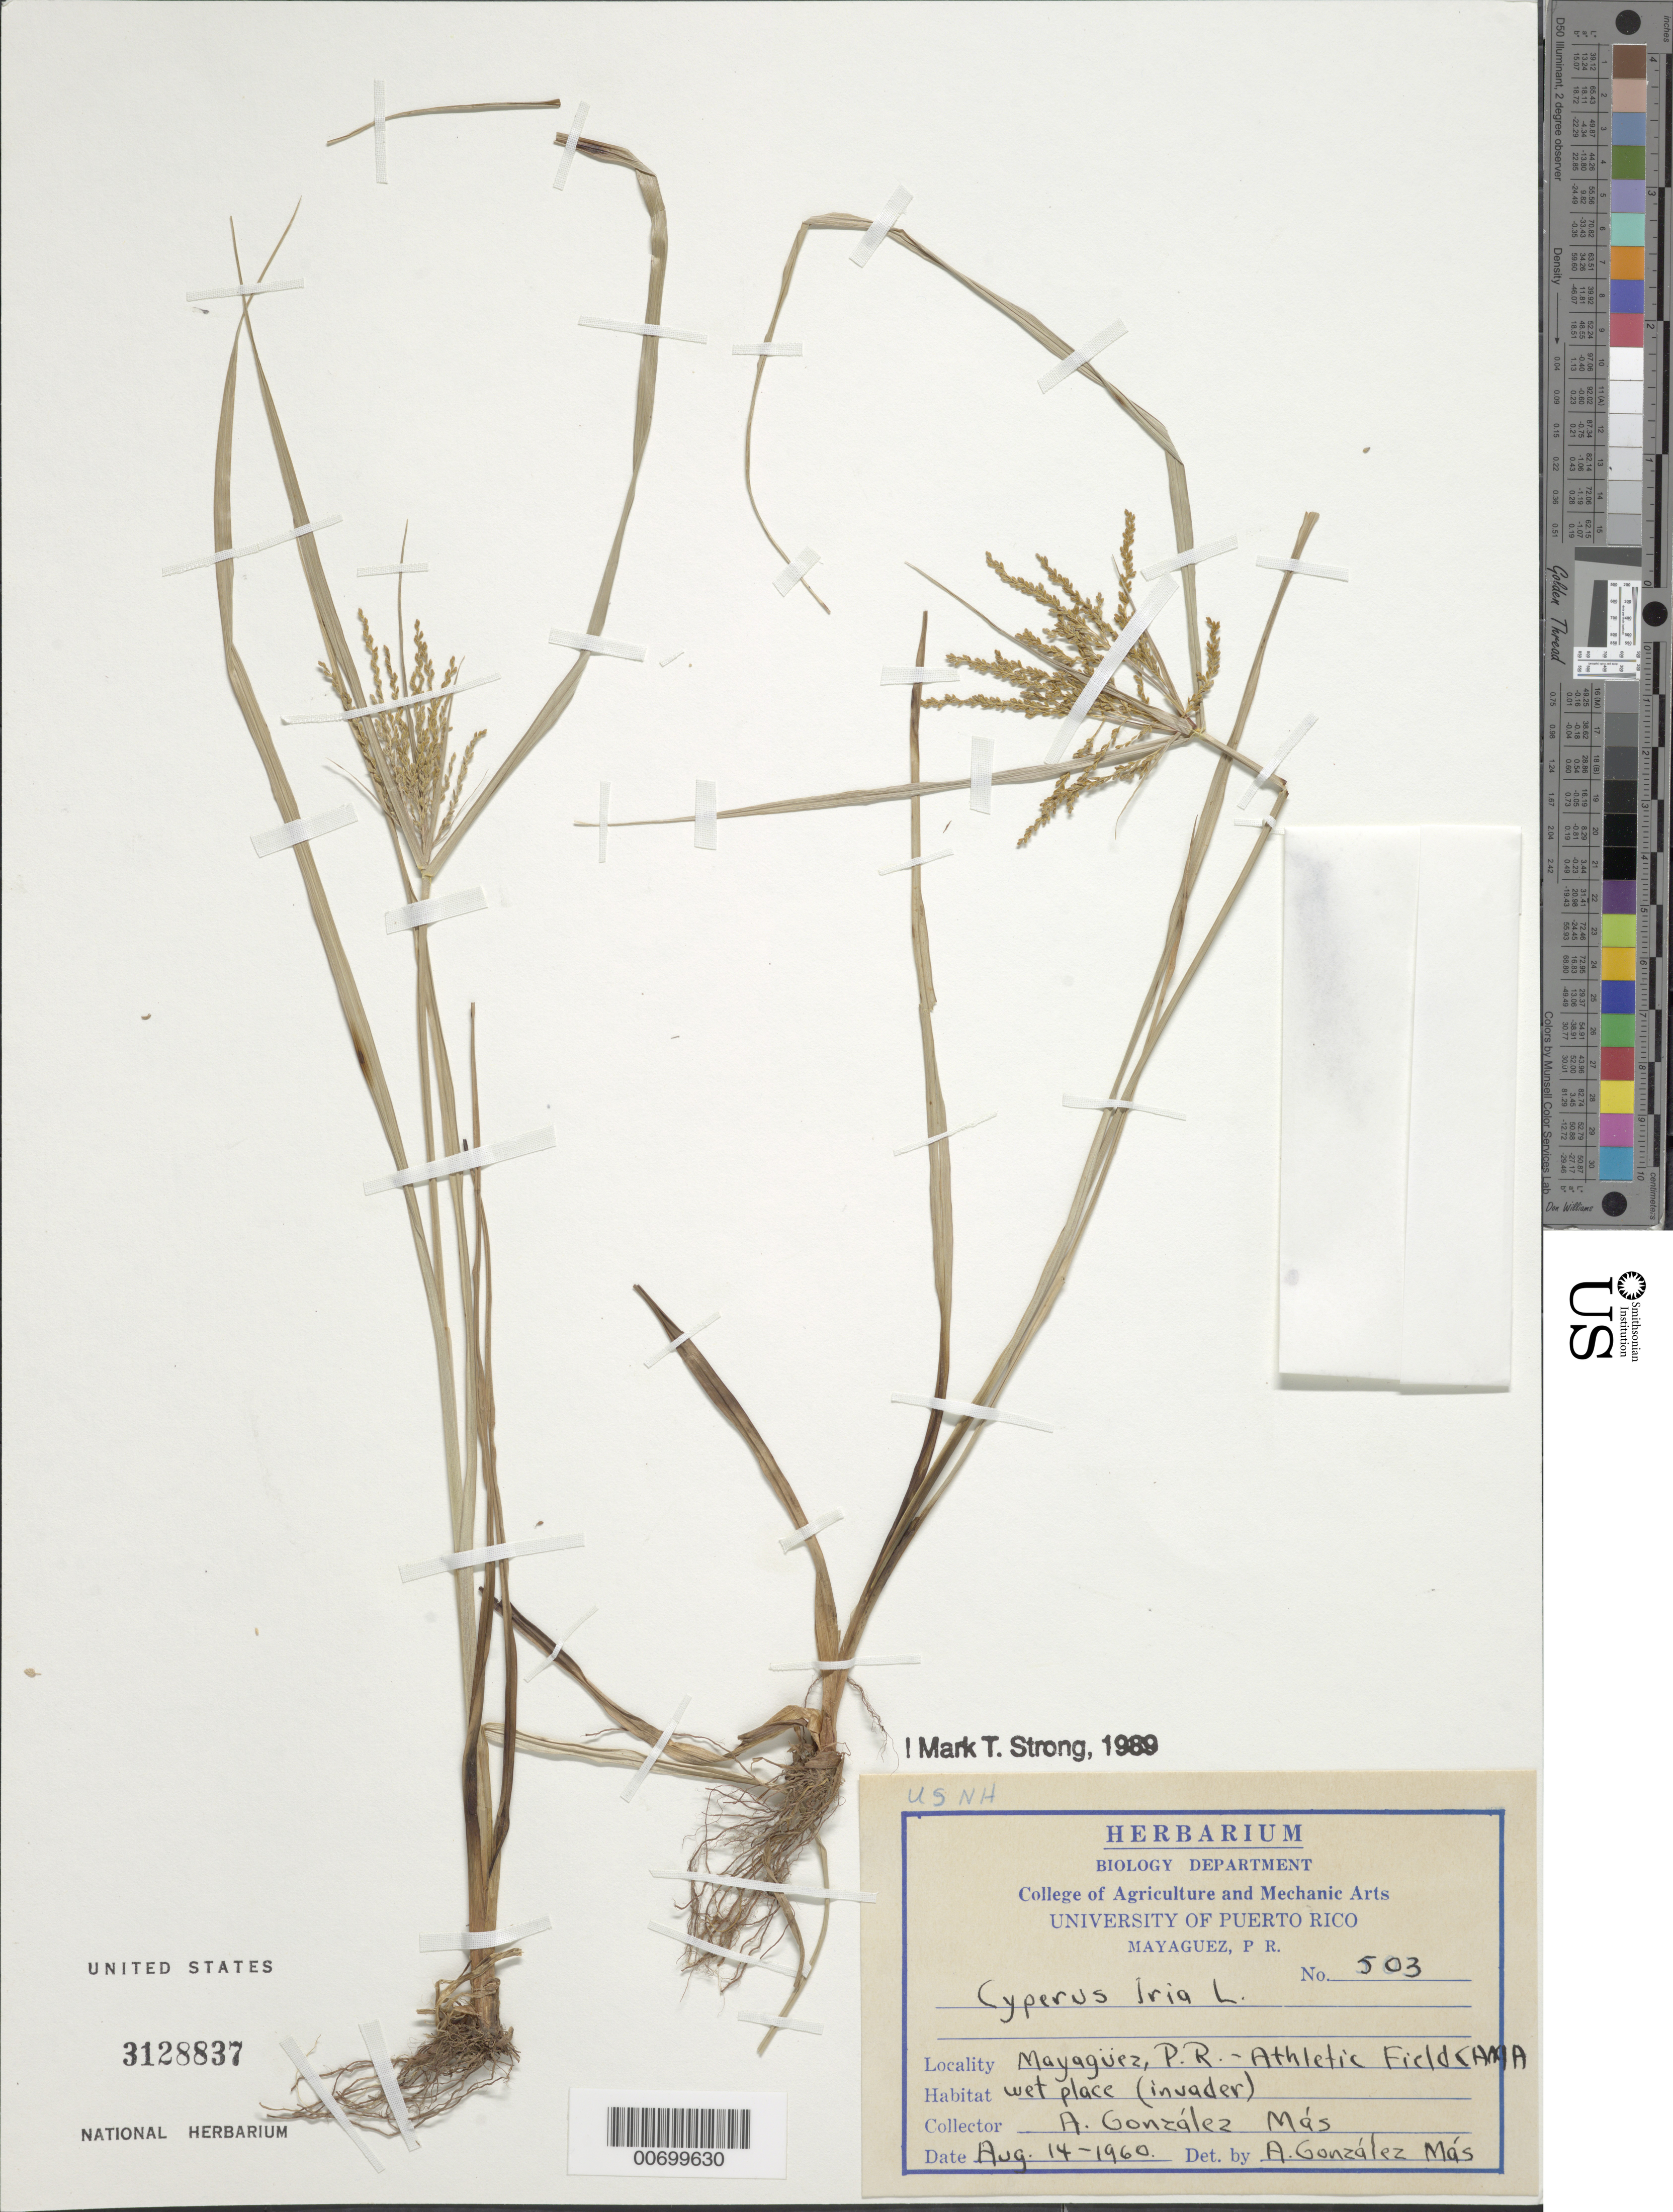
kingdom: Plantae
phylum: Tracheophyta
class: Liliopsida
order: Poales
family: Cyperaceae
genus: Cyperus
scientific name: Cyperus iria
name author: L.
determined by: Strong, M. T., (US), Smithsonian Institution - National Museum of Natural History (UNITED STATES)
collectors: A. González Más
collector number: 503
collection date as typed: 14 Aug 1960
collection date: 1960-08-14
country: Puerto Rico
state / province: Mayagüez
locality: Mayagüez: Athletic Field (CAMA).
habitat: Wet place (invasive).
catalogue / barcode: US 3128837